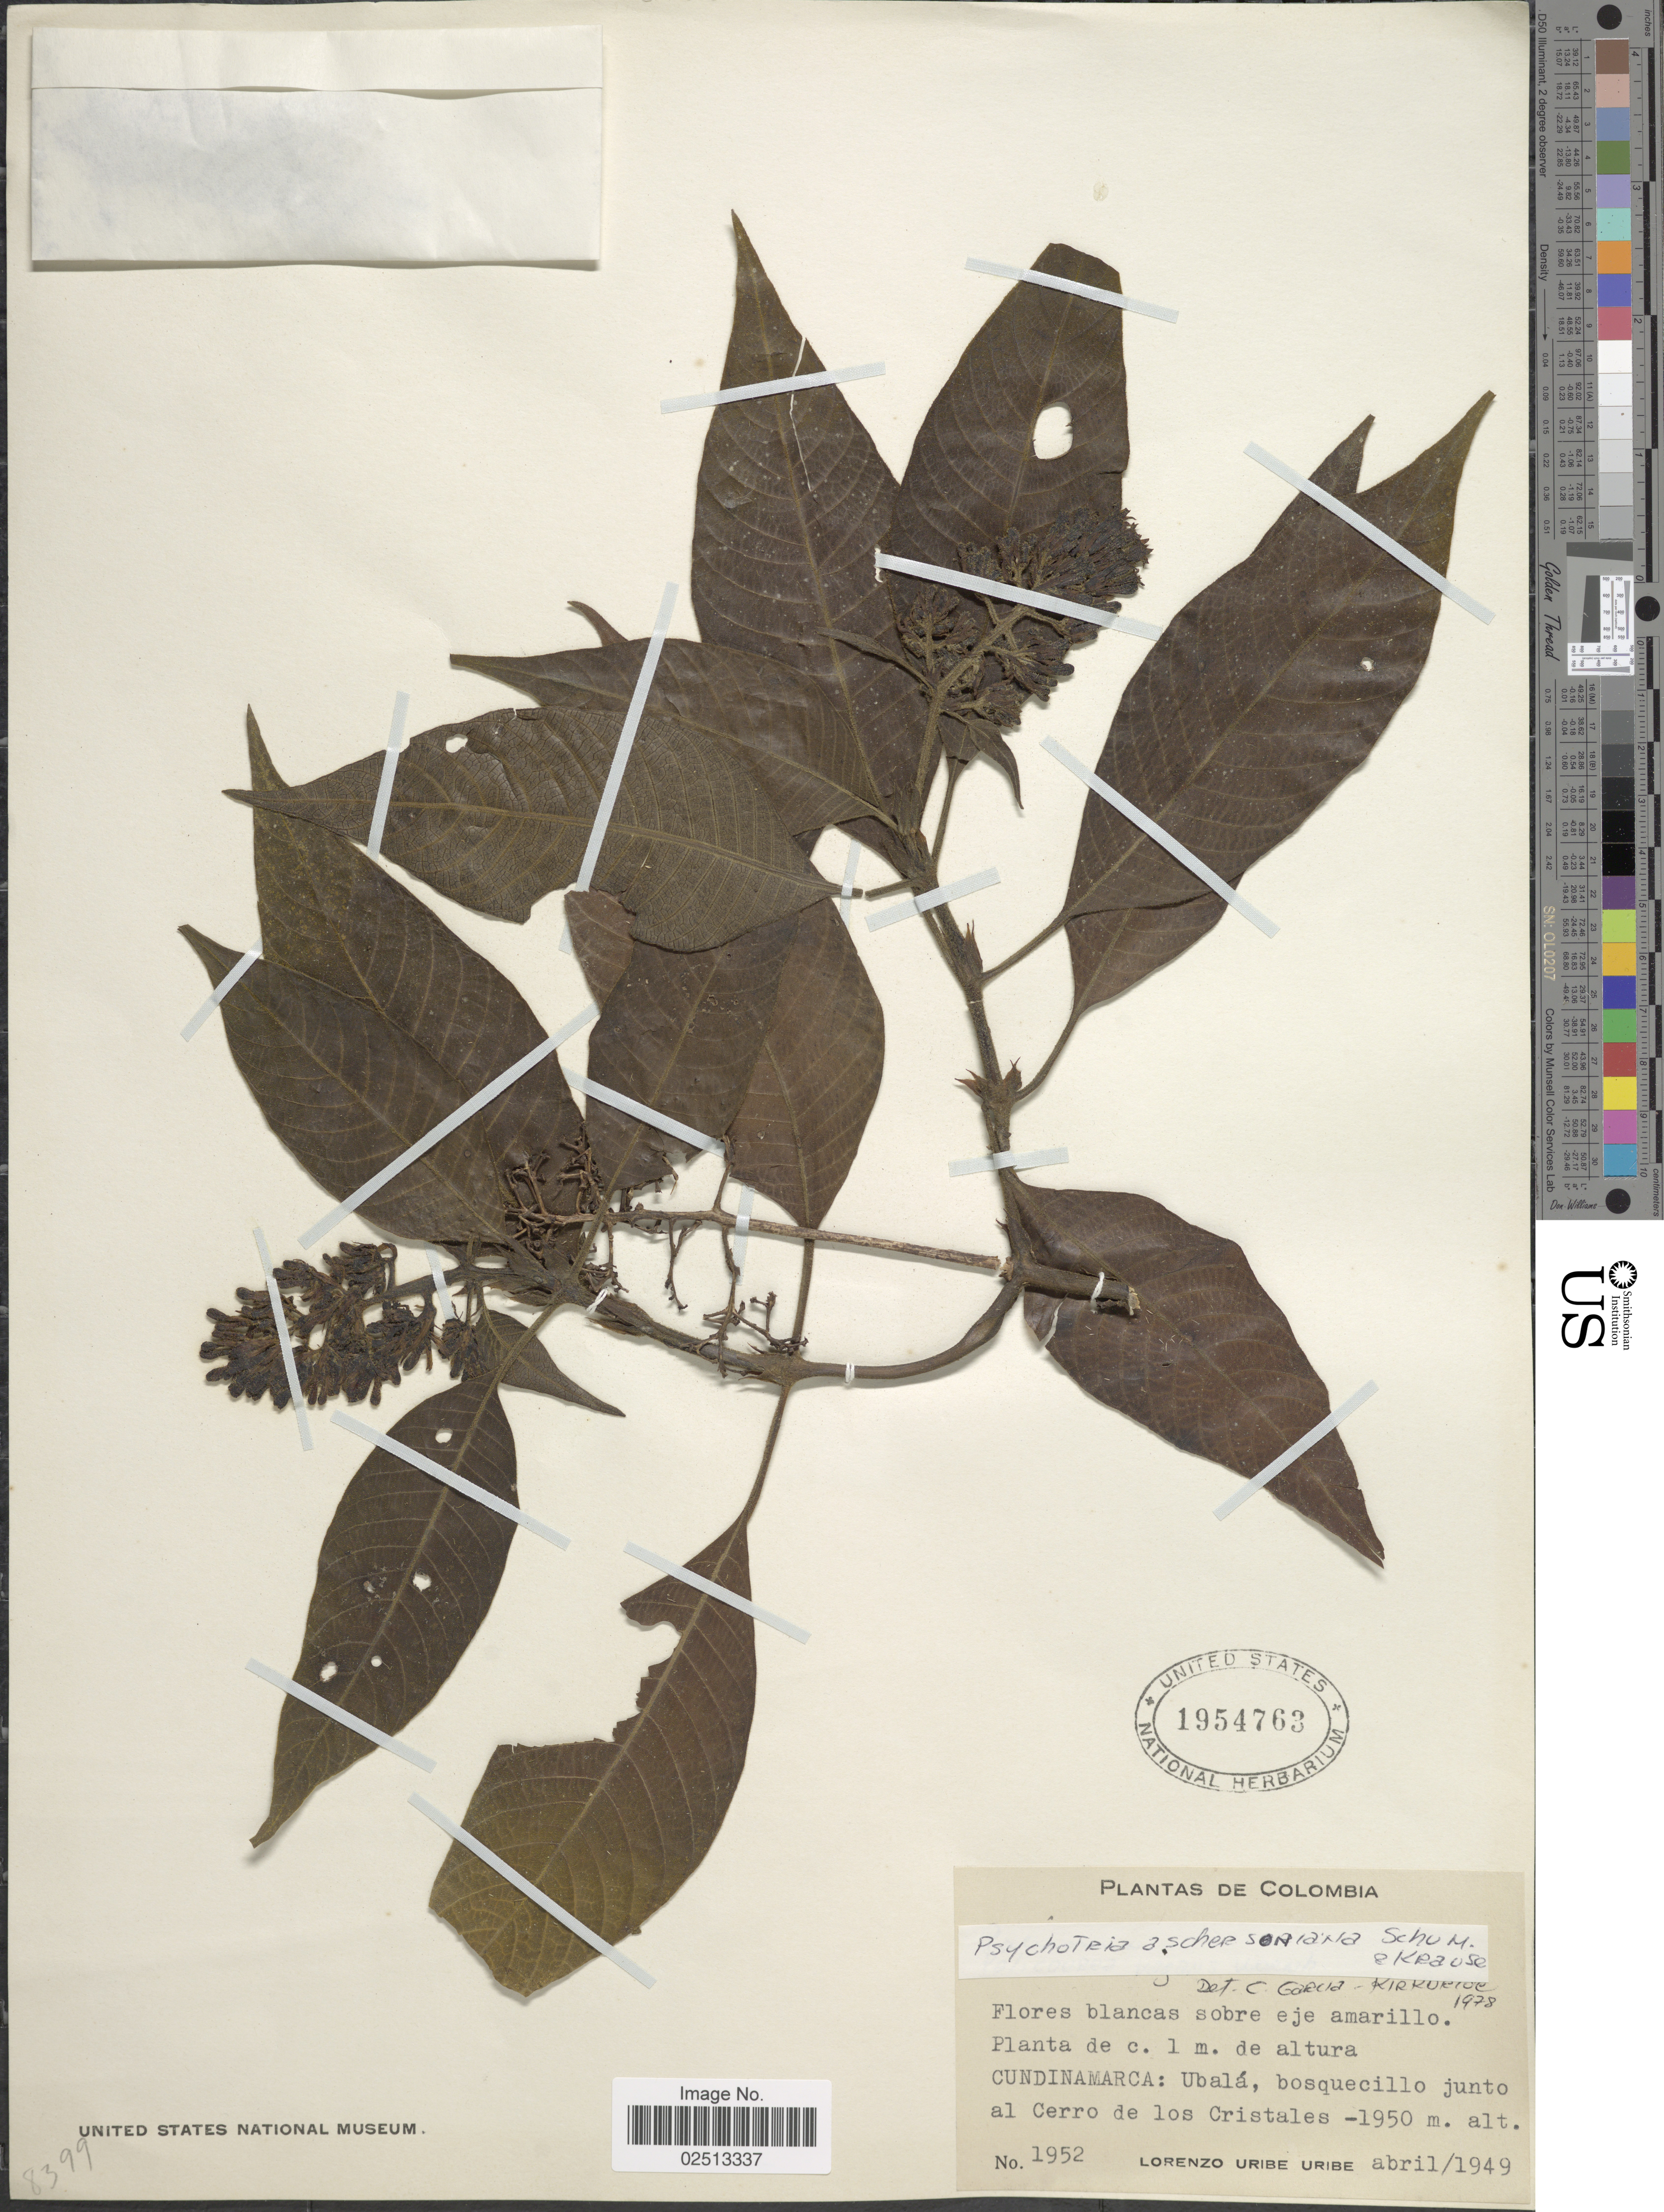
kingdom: Plantae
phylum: Tracheophyta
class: Magnoliopsida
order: Gentianales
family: Rubiaceae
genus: Psychotria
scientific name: Psychotria aschersoniana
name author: K. Schum. & K. Krause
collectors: L. Uribe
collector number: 1952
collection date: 1949-04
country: Colombia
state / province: Cundinamarca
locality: Cundinamarca: Ubala, bosquecillo junto al cerro de los Cristales.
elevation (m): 1950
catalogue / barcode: US 1954763